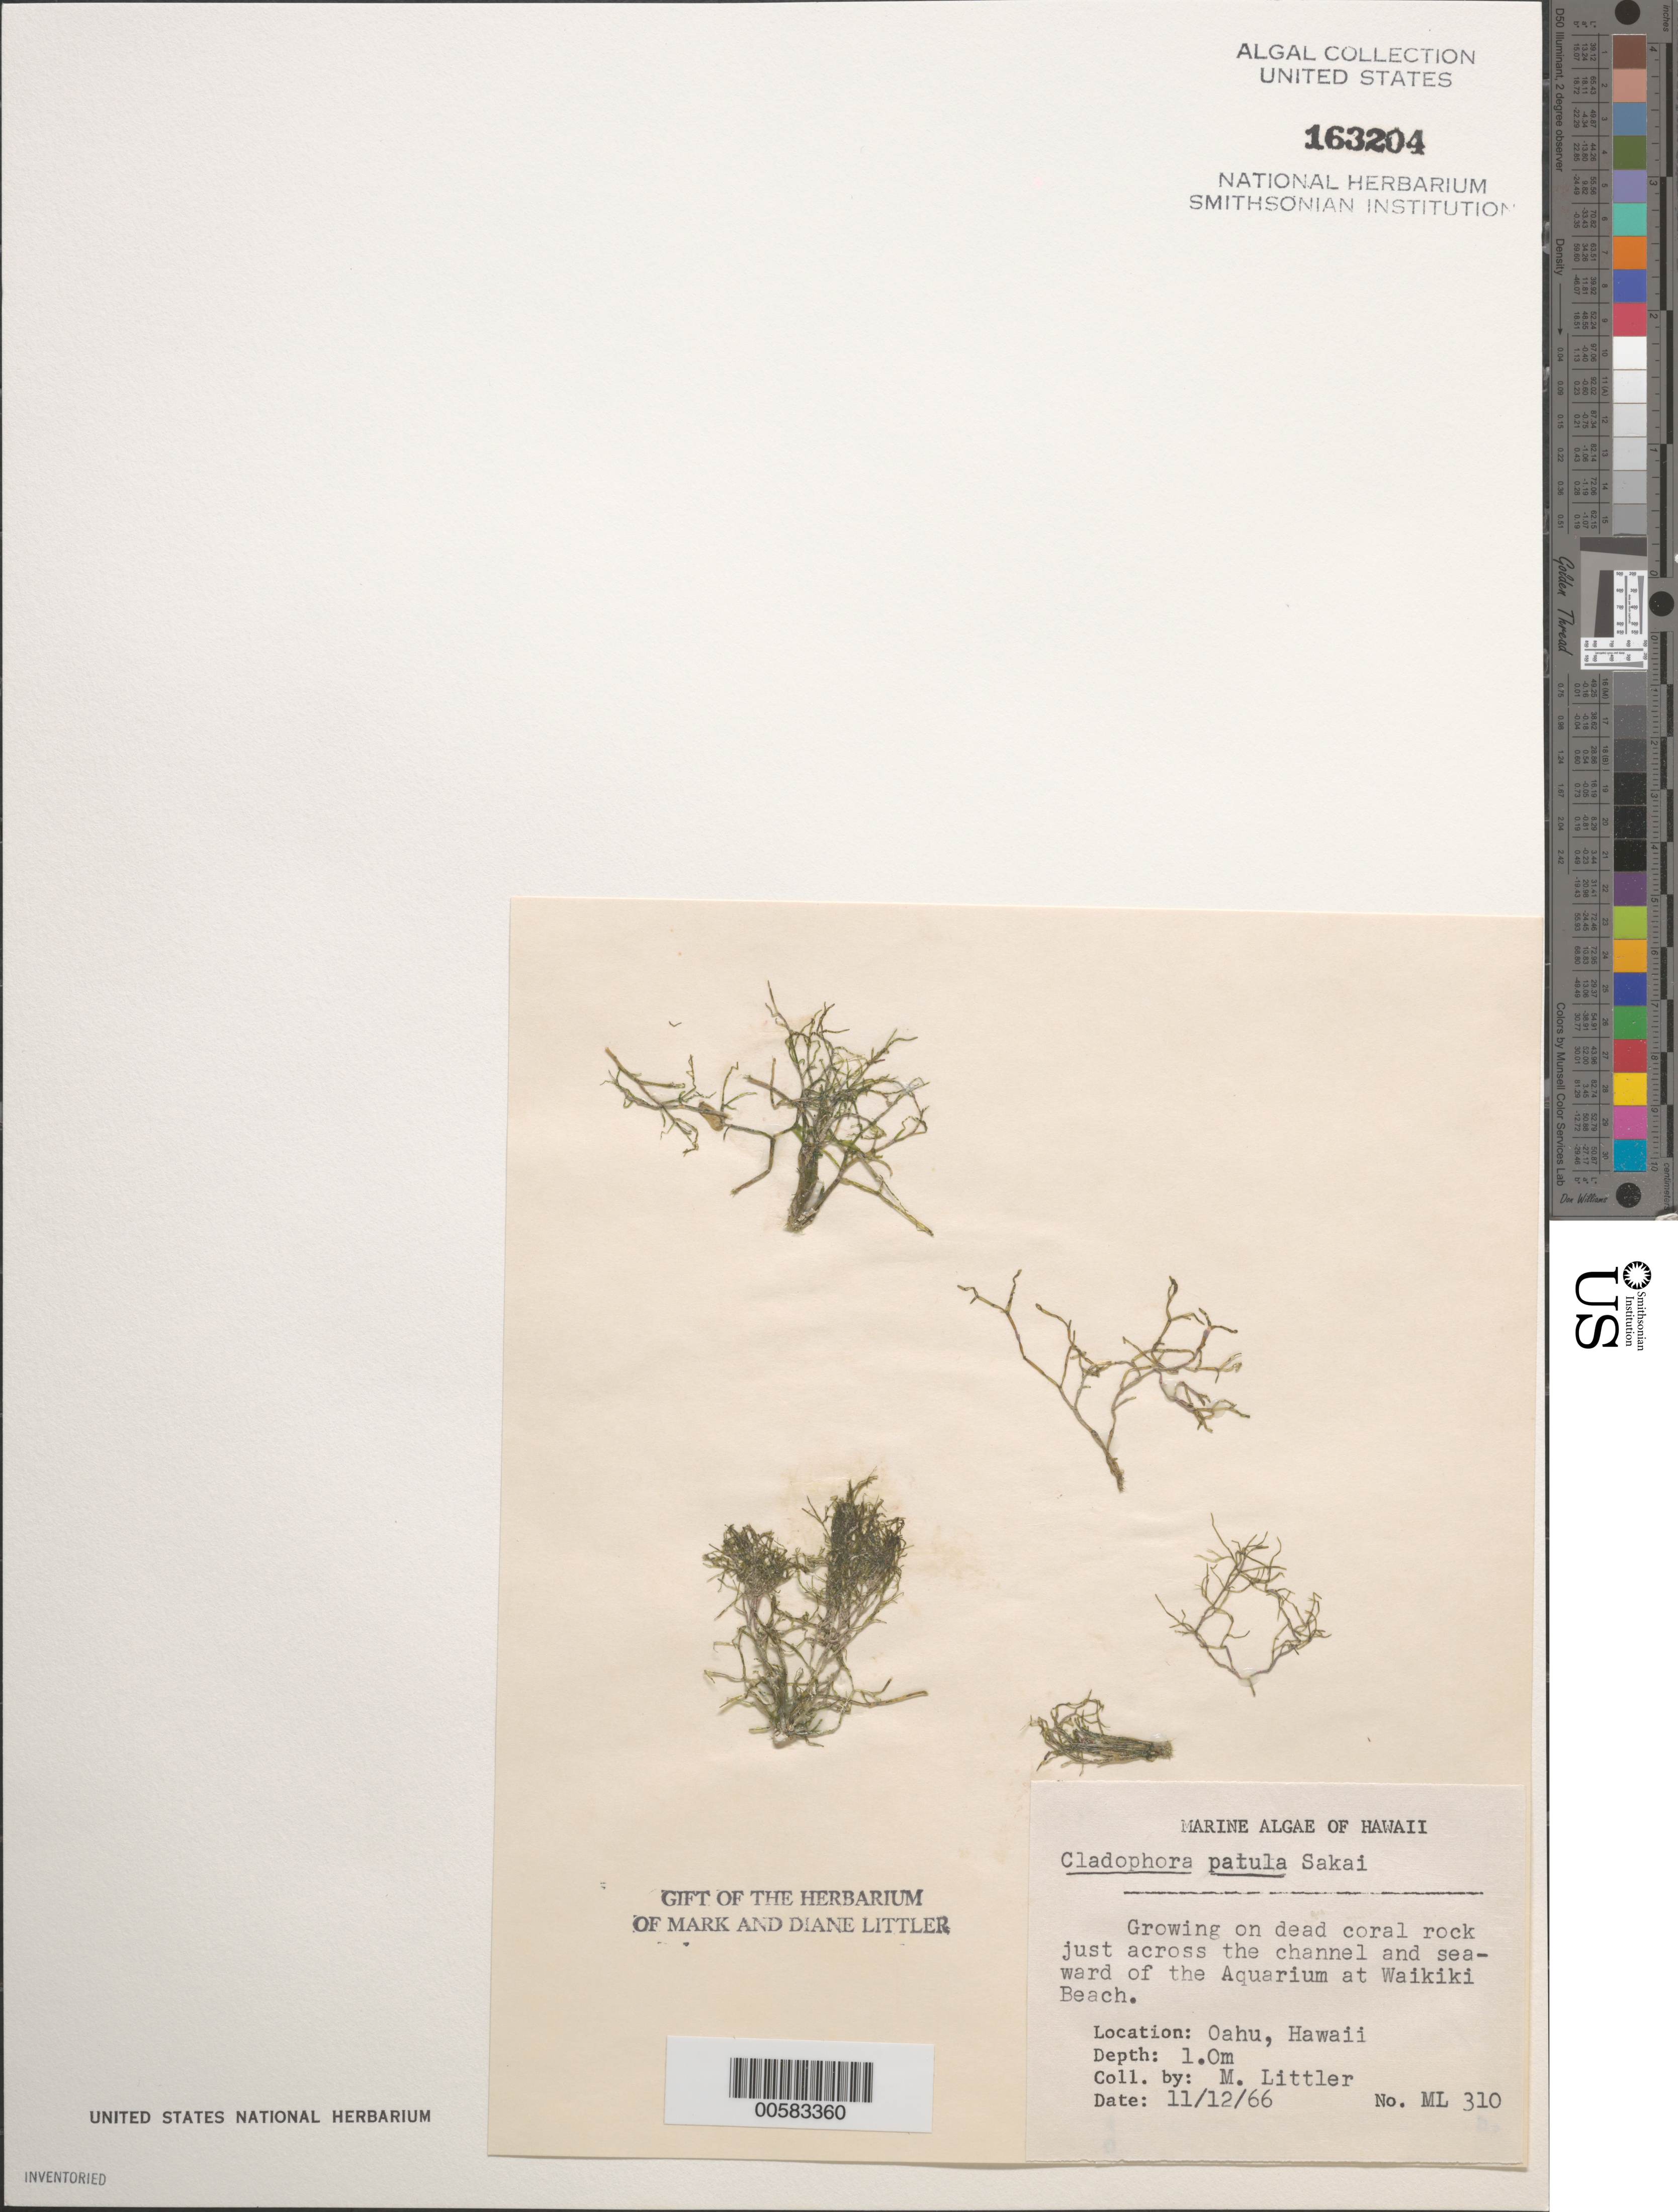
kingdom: Plantae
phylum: Chlorophyta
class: Ulvophyceae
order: Cladophorales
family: Cladophoraceae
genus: Lychaete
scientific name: Lychaete dotyana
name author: (W.J. Gilbert) M.J. Wynne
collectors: M. M. Littler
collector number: ML 310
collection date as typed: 12 Nov 1966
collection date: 1966-11-12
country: United States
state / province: Hawaii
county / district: Honolulu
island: Oahu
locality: Waikiki Beach near Aquarium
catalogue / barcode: US 163204